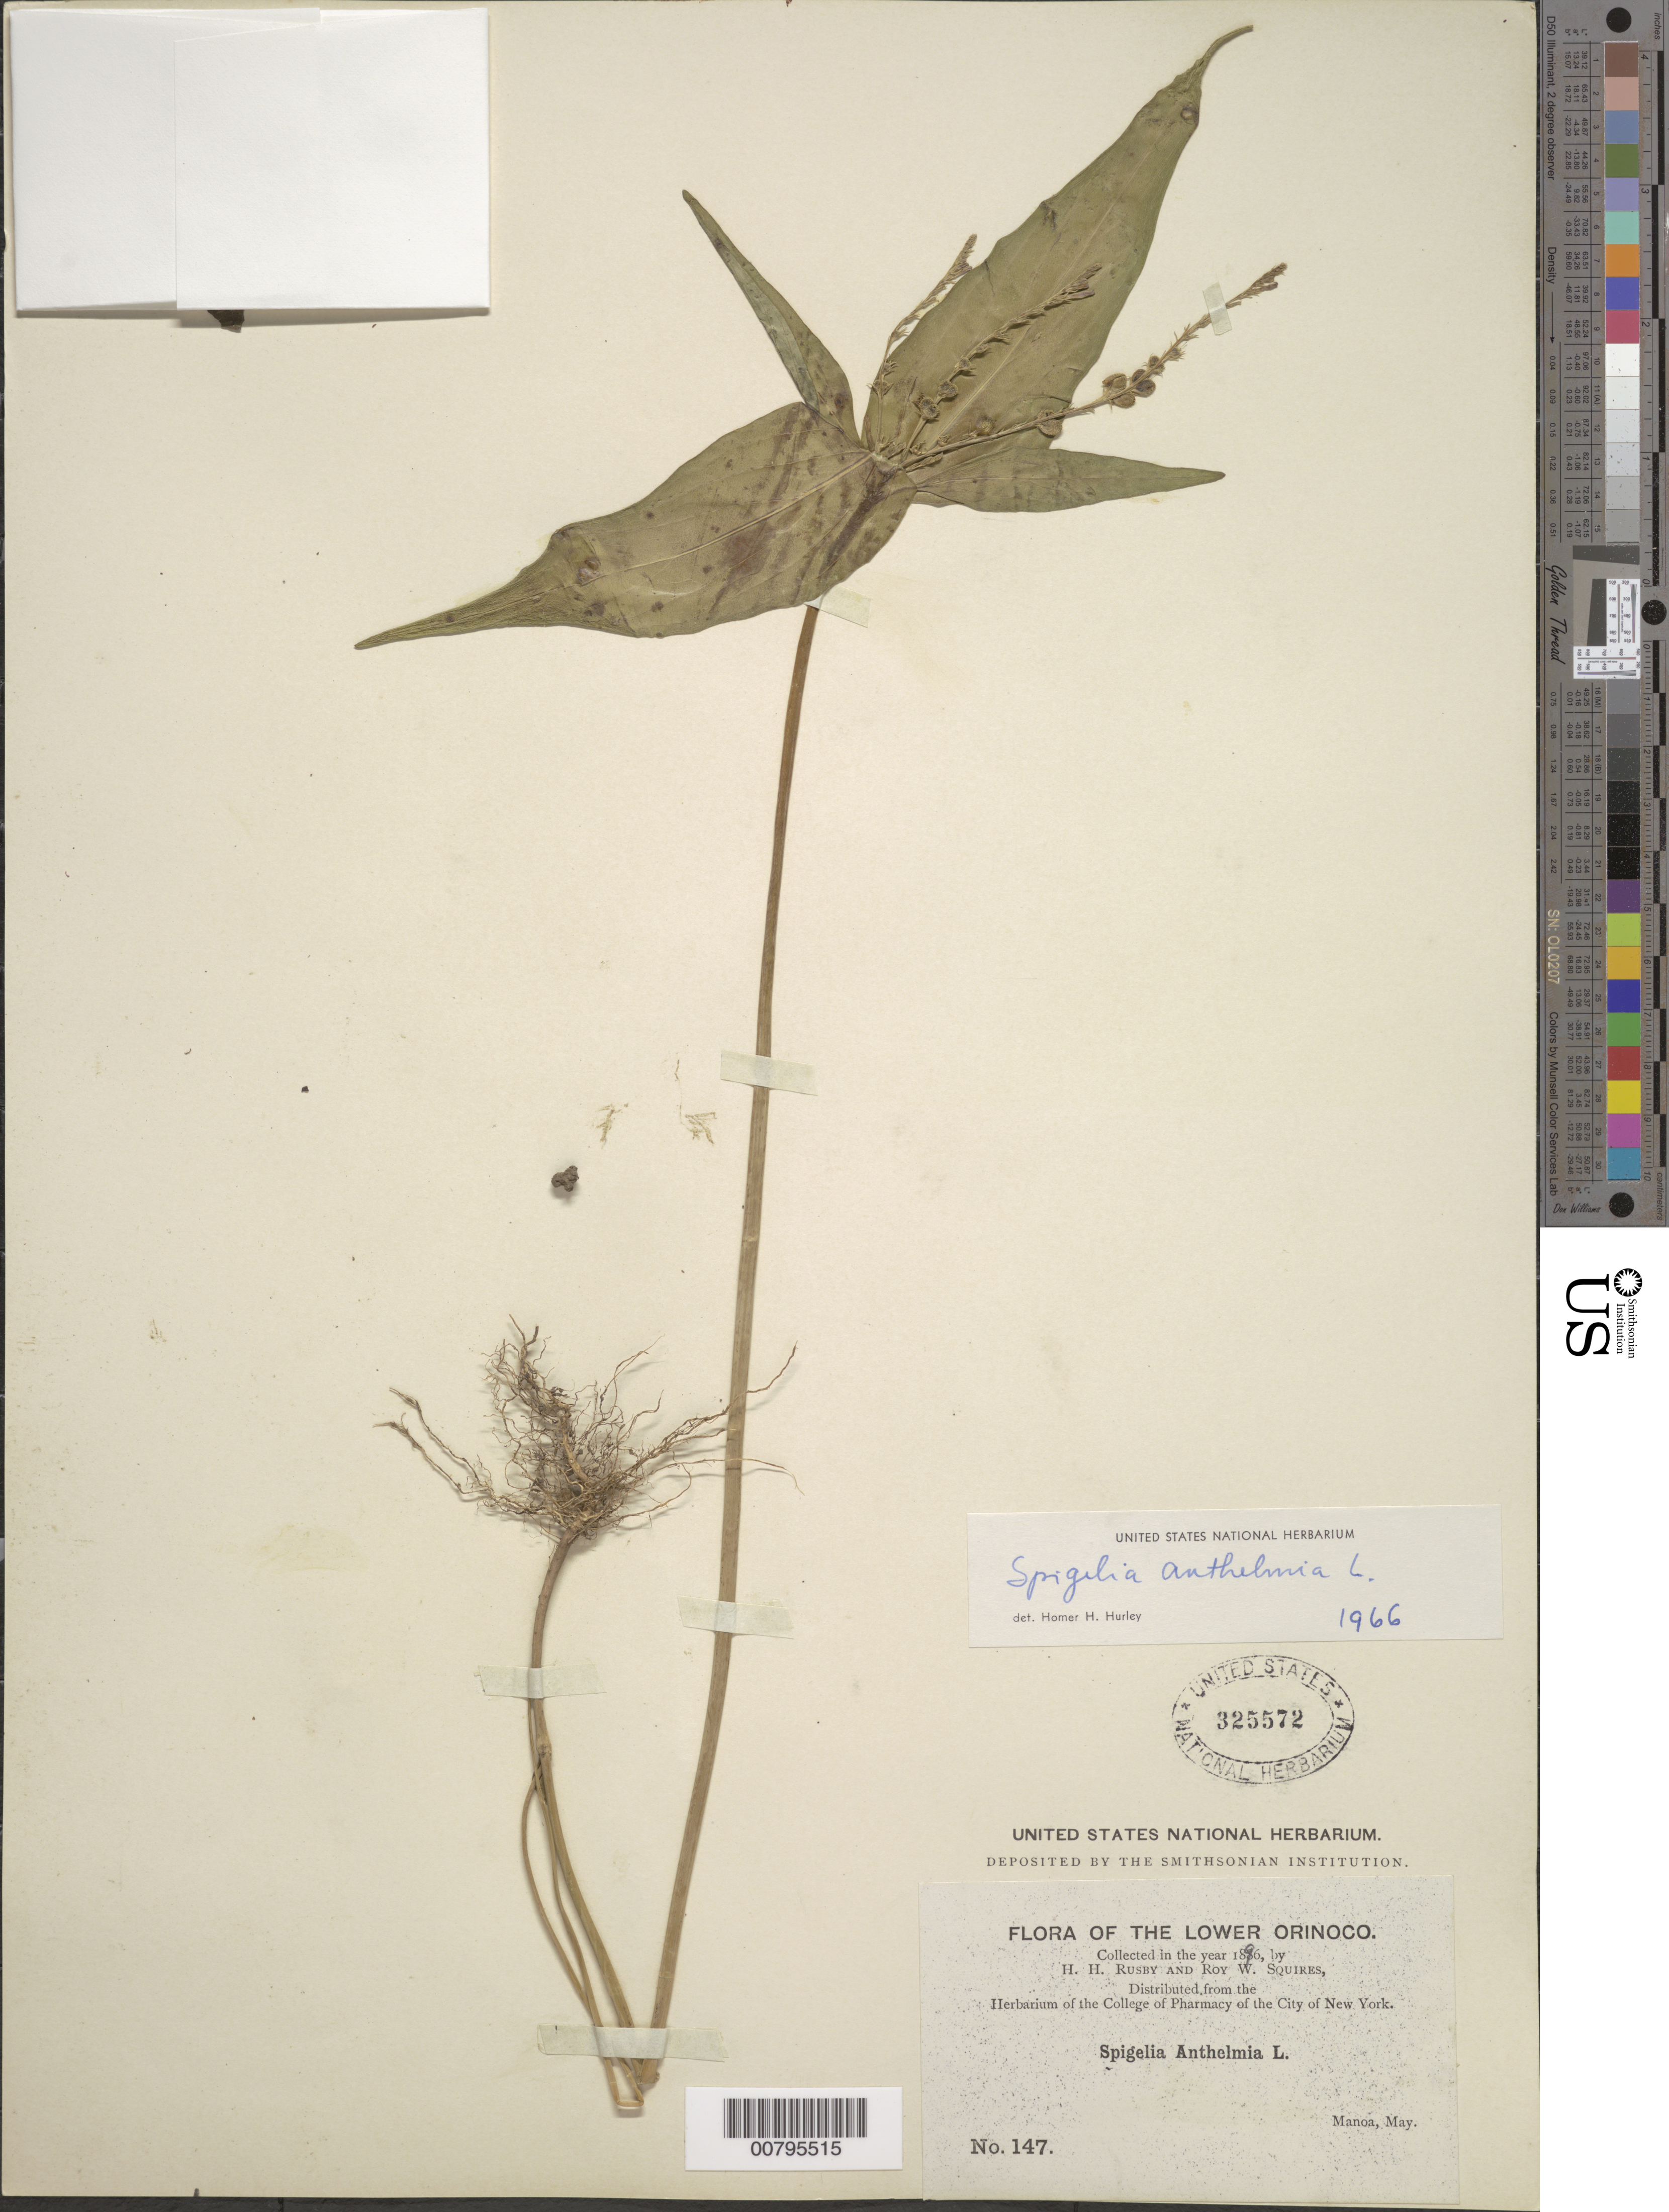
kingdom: Plantae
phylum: Tracheophyta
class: Magnoliopsida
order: Gentianales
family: Loganiaceae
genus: Spigelia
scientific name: Spigelia anthelmia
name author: L.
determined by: Hurley, H. H.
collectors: H. H. Rusby & R. Squires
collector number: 147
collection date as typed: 1896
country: Venezuela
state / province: Delta Amacuro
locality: Lower Orinoco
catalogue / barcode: US 325572